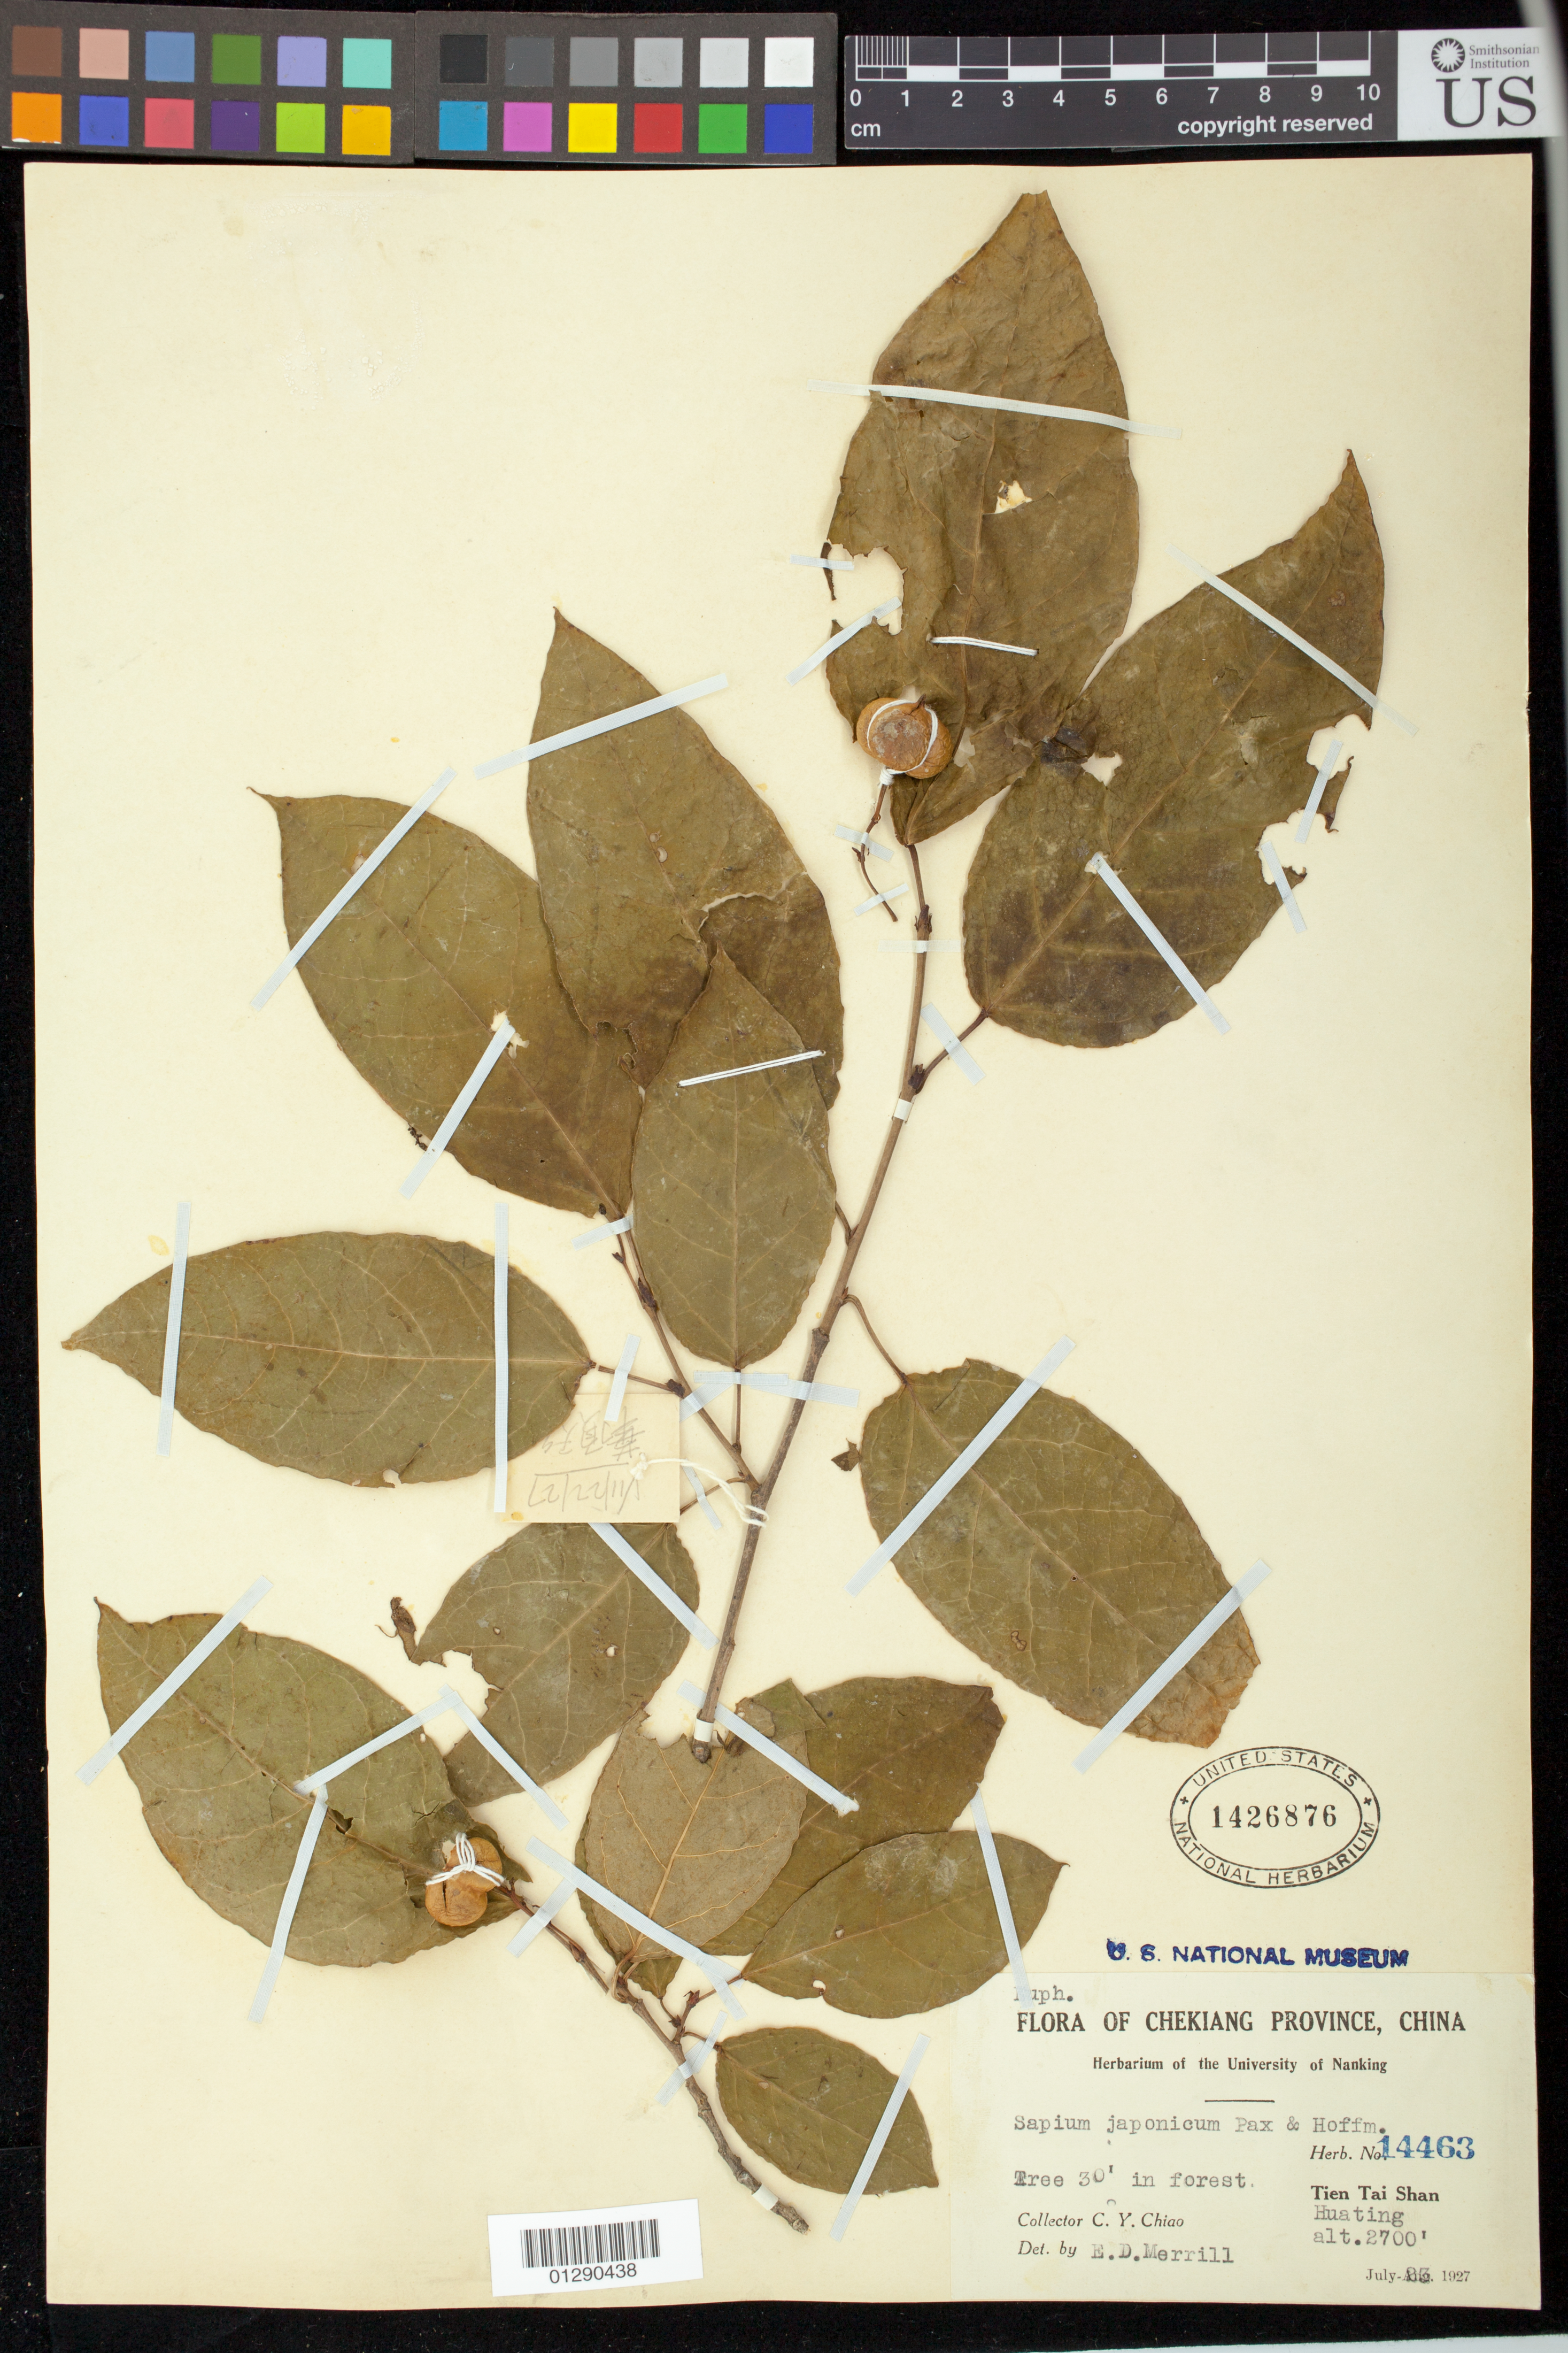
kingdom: Plantae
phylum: Tracheophyta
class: Magnoliopsida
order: Malpighiales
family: Euphorbiaceae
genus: Sapium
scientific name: Sapium japonicum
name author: (Siebold & Zucc.) Pax & K. Hoffm.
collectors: C. Y. Chiao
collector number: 14463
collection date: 1927-07-23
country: China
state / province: Zhejiang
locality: Tien Tai Shan Huating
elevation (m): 823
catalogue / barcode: US 1426876